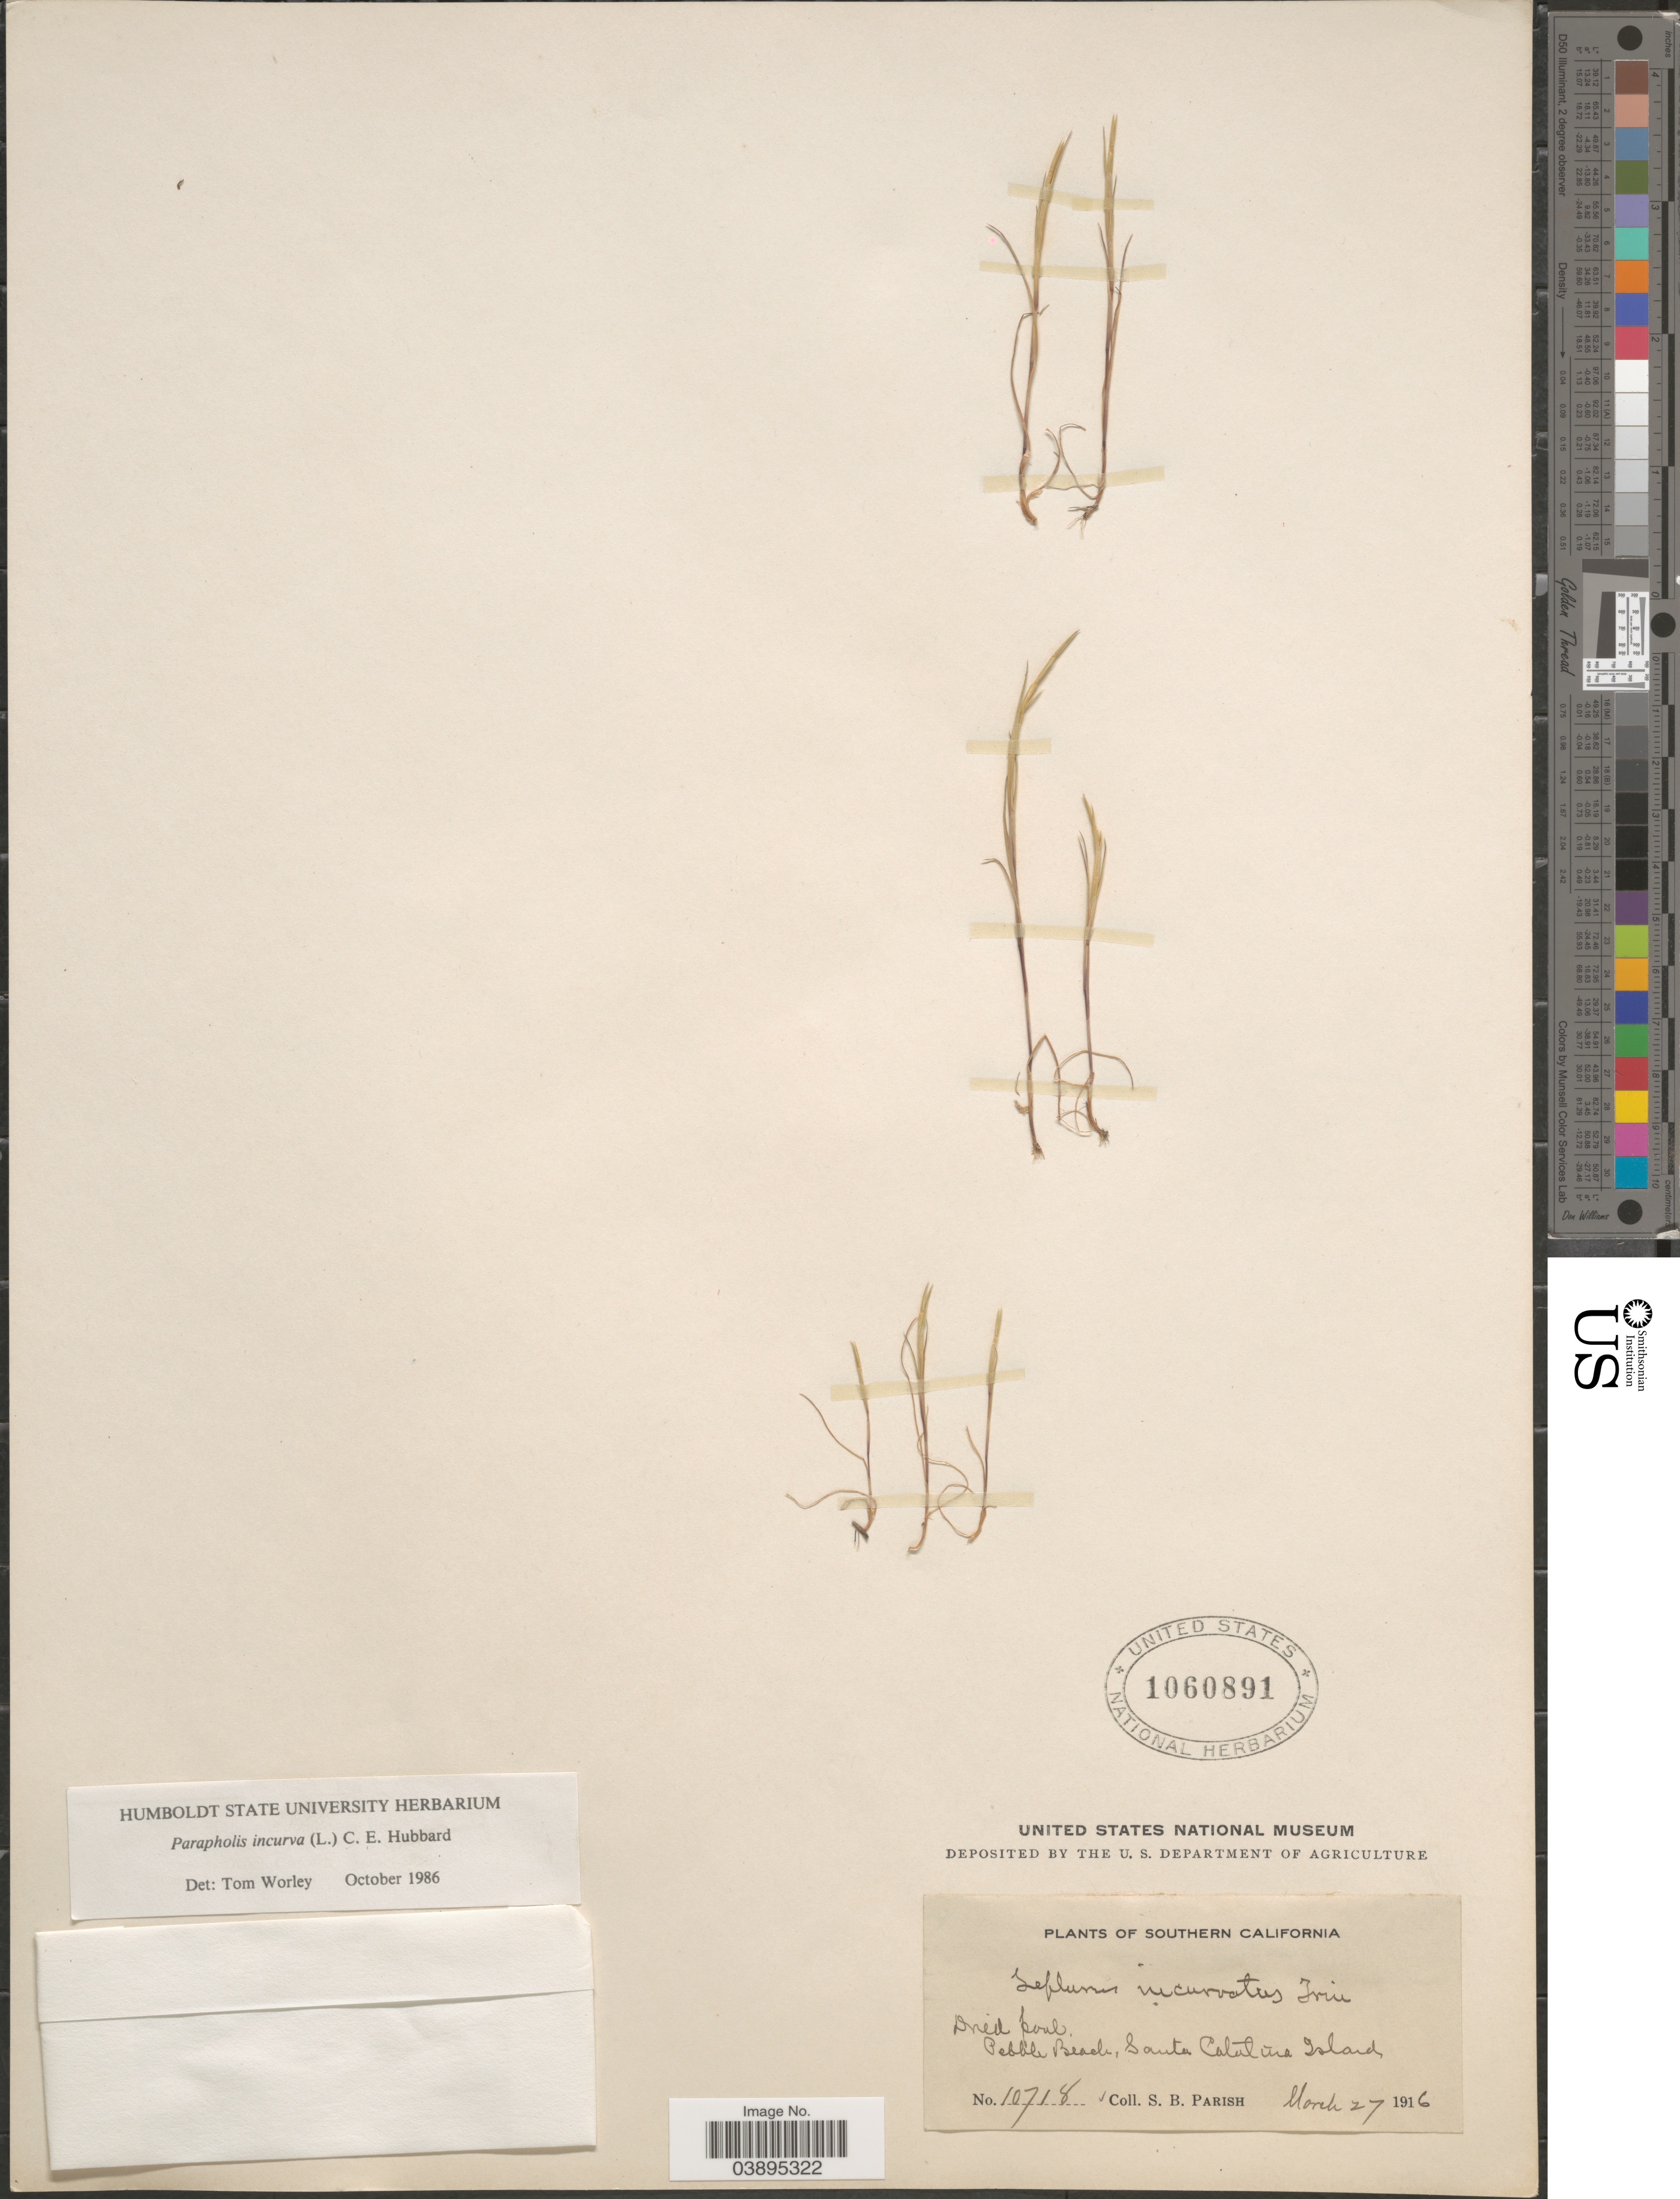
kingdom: Plantae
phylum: Tracheophyta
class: Liliopsida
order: Poales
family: Poaceae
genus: Parapholis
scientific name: Parapholis incurva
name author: (L.) C.E. Hubb.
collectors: S. B. Parish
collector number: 10718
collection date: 1916-03-27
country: United States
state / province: California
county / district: Los Angeles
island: Santa Catalina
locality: Southern California. Pebble Beach, Santa Catalina Island.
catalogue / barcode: US 1060891